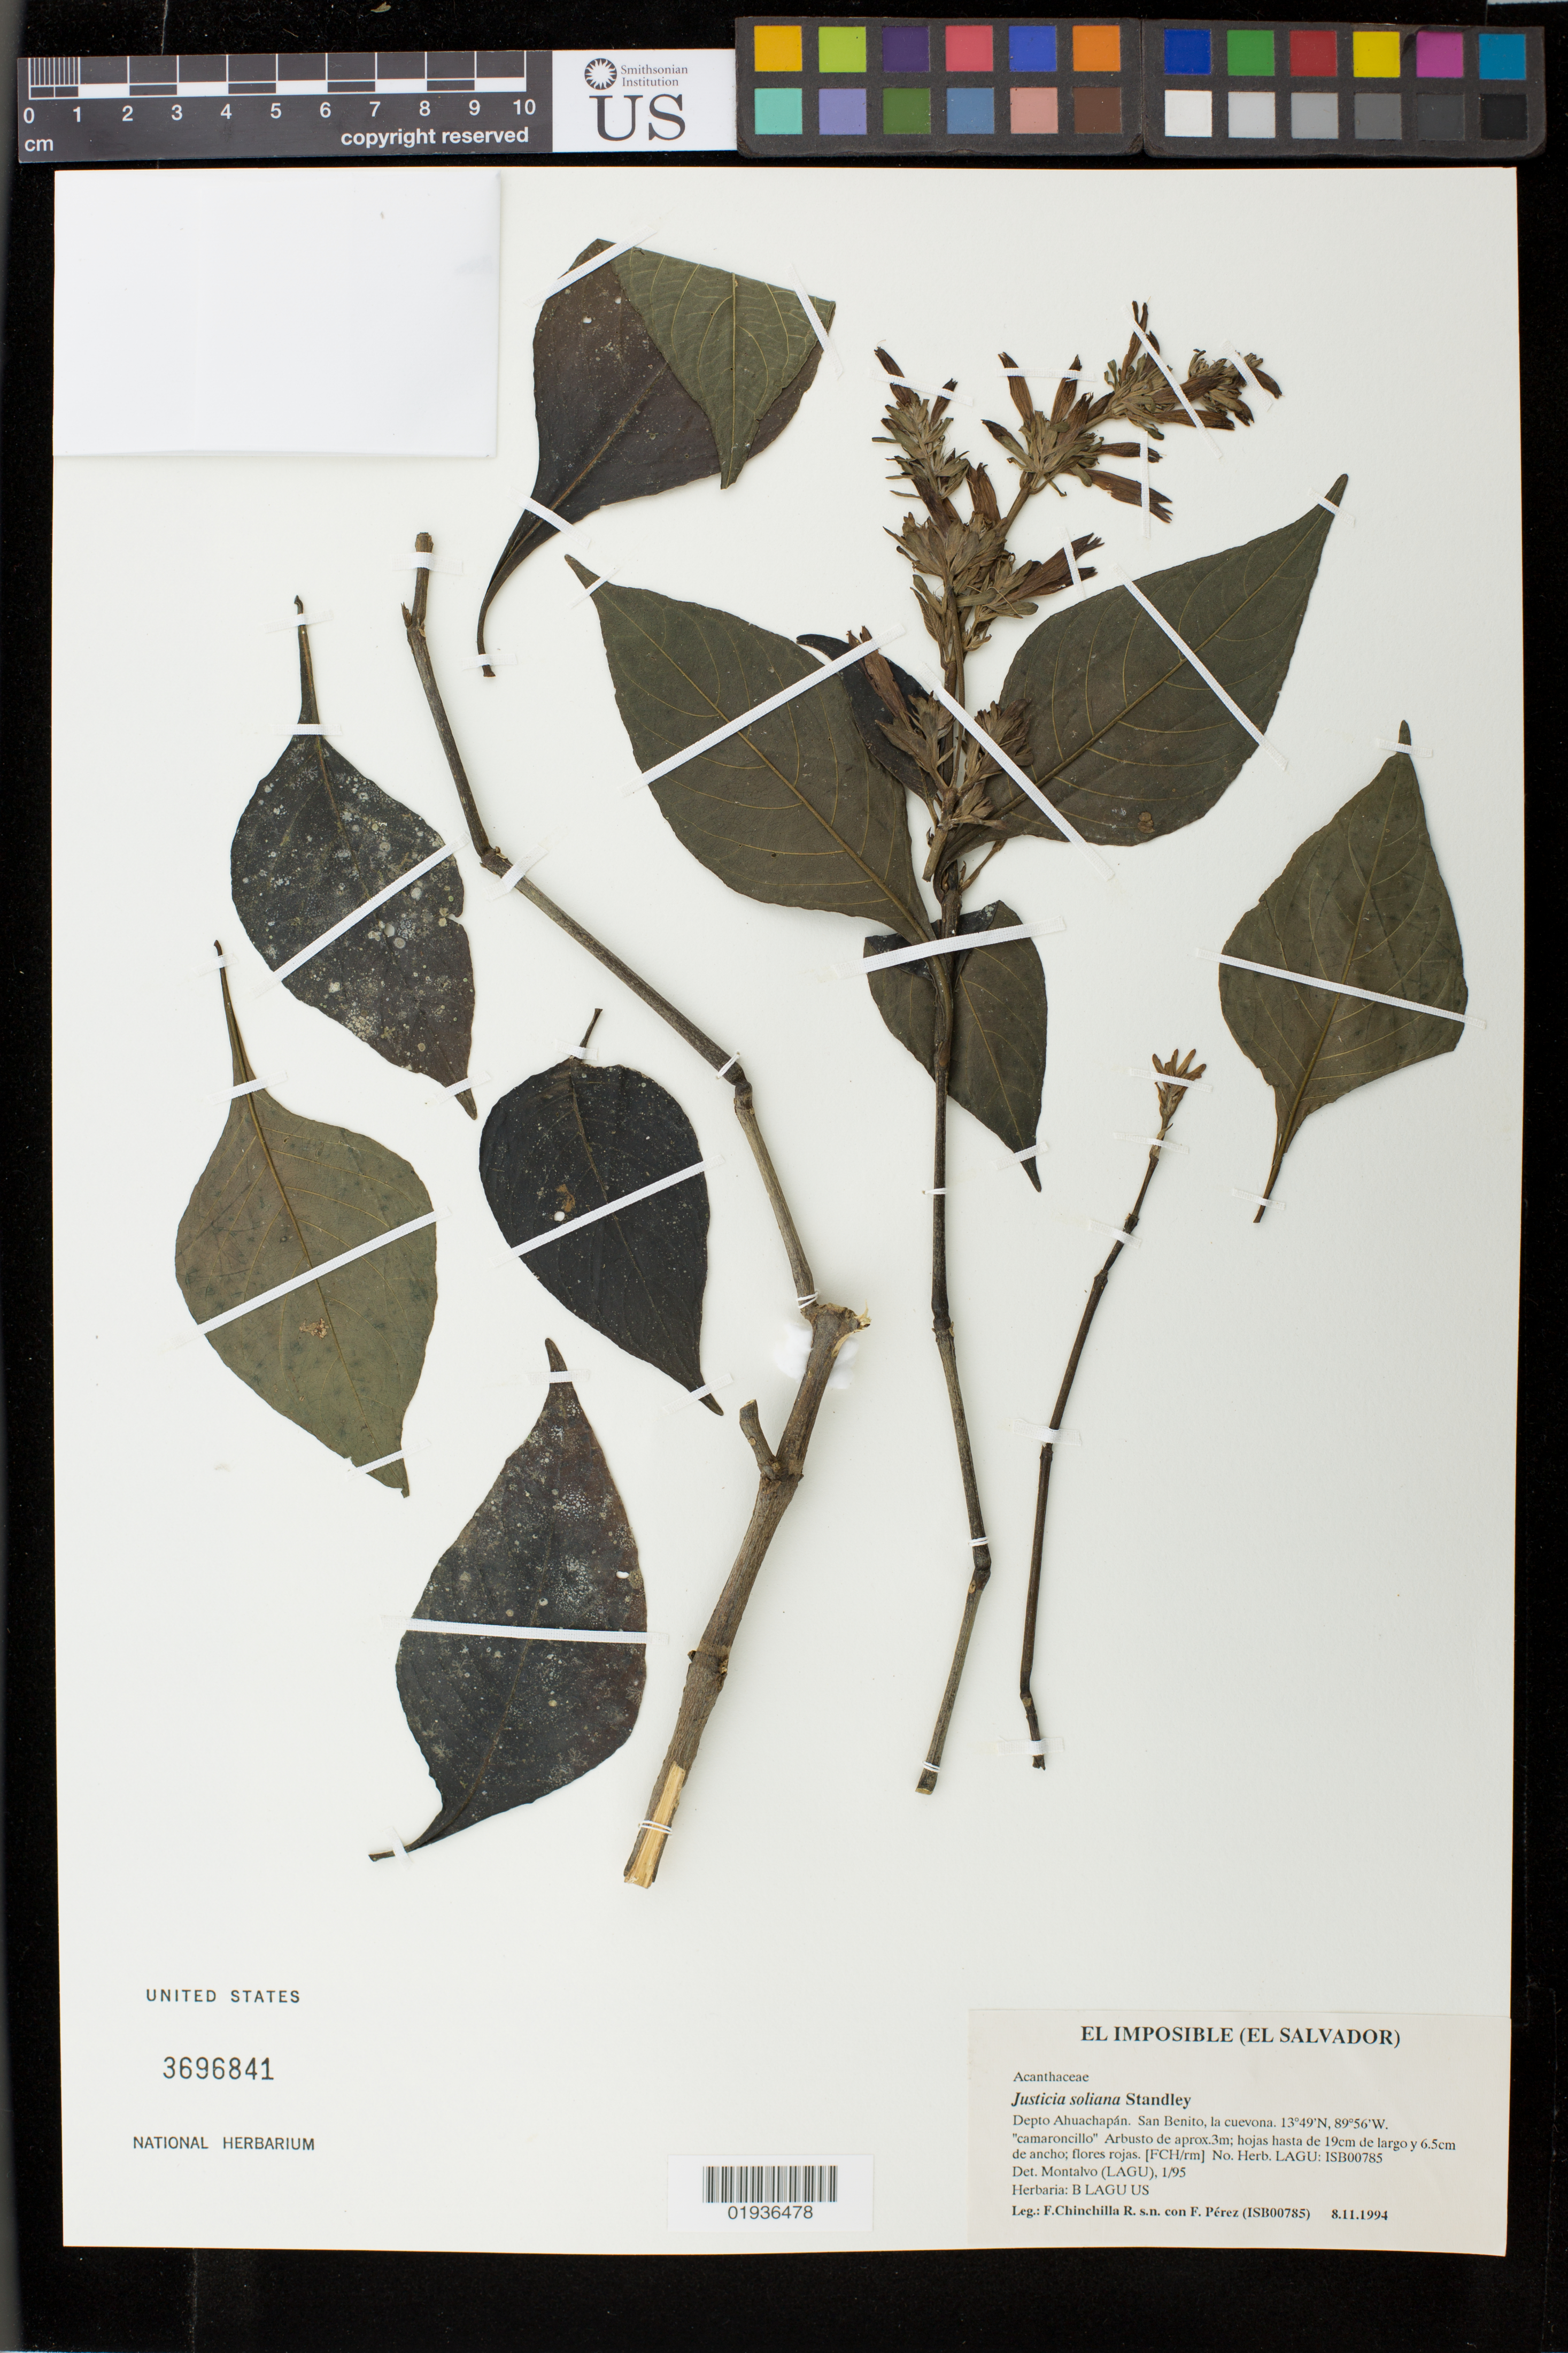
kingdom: Plantae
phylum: Tracheophyta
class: Magnoliopsida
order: Lamiales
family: Acanthaceae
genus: Justicia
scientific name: Justicia soliana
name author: Standl.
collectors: F. Chinchilla & F. Perez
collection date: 1994-11-08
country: El Salvador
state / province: Ahuachapan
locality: San Benito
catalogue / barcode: US 3696841